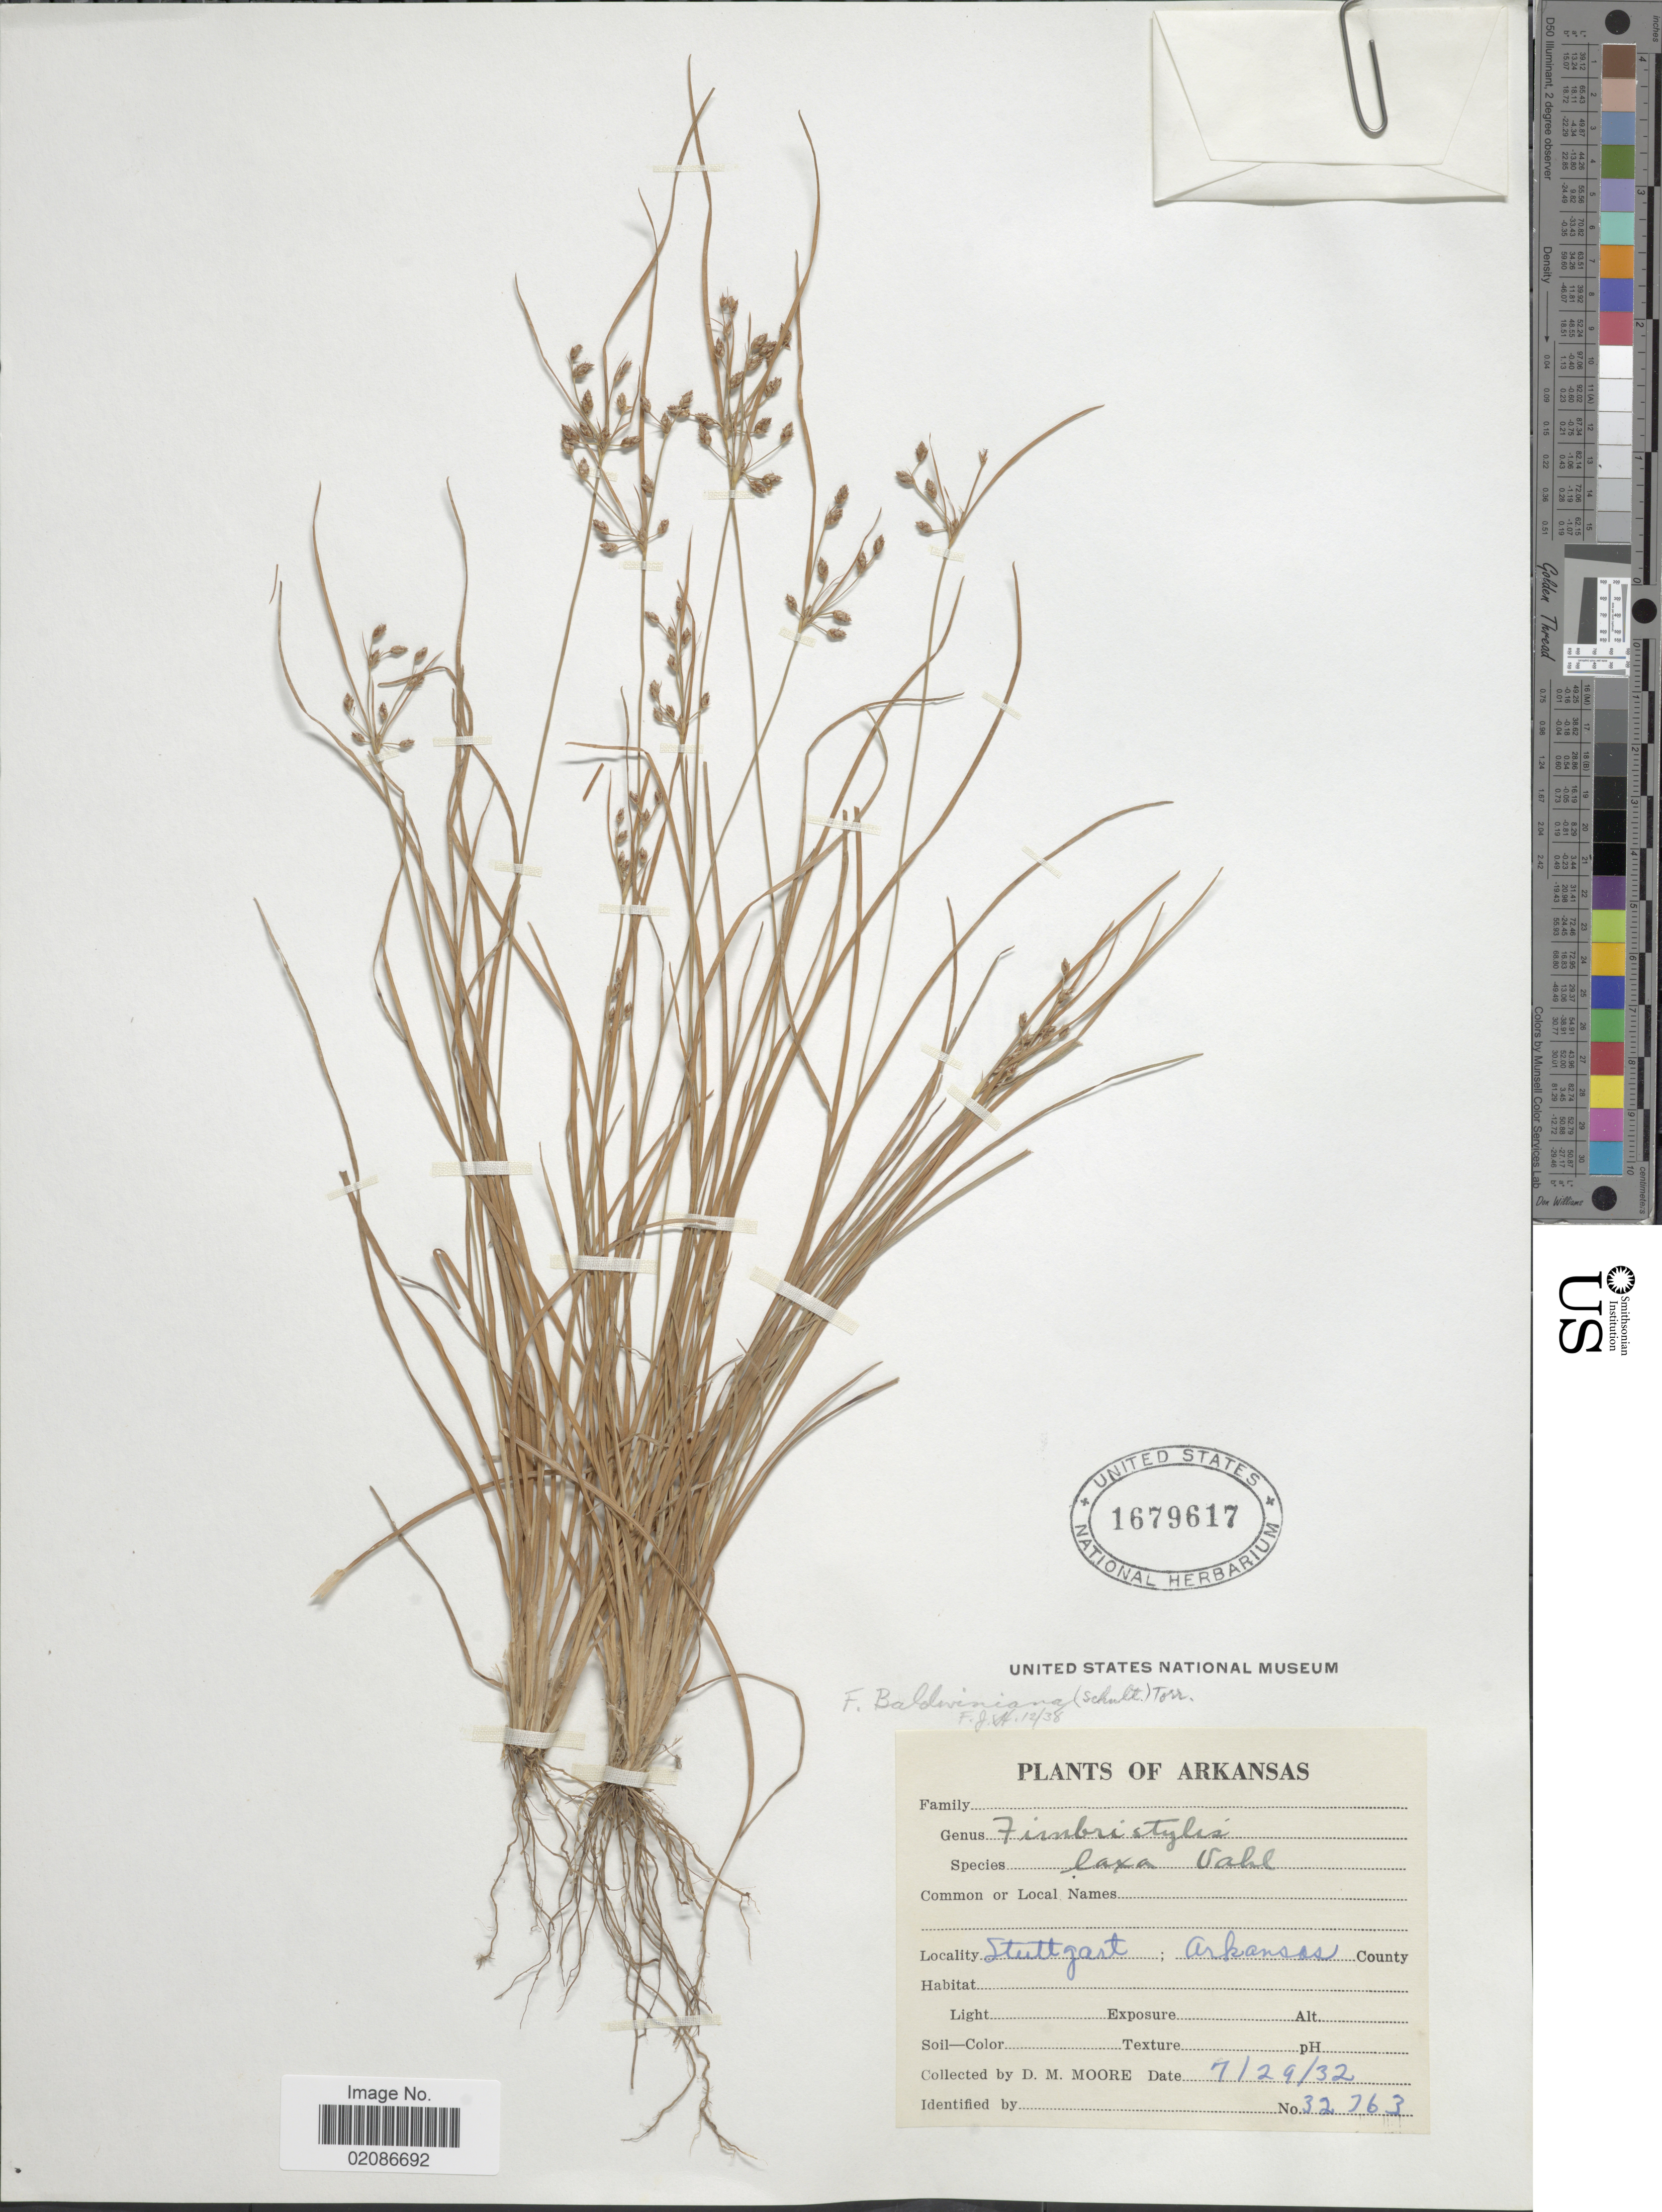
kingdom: Plantae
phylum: Tracheophyta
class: Liliopsida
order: Poales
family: Cyperaceae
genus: Fimbristylis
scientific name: Fimbristylis dichotoma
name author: (L.) Vahl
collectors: D. Moore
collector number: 32763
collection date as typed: Transcribed d/m/y: 29/7/32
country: United States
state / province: Arkansas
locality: Stuugart; Arkansas County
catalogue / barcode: US 1679617